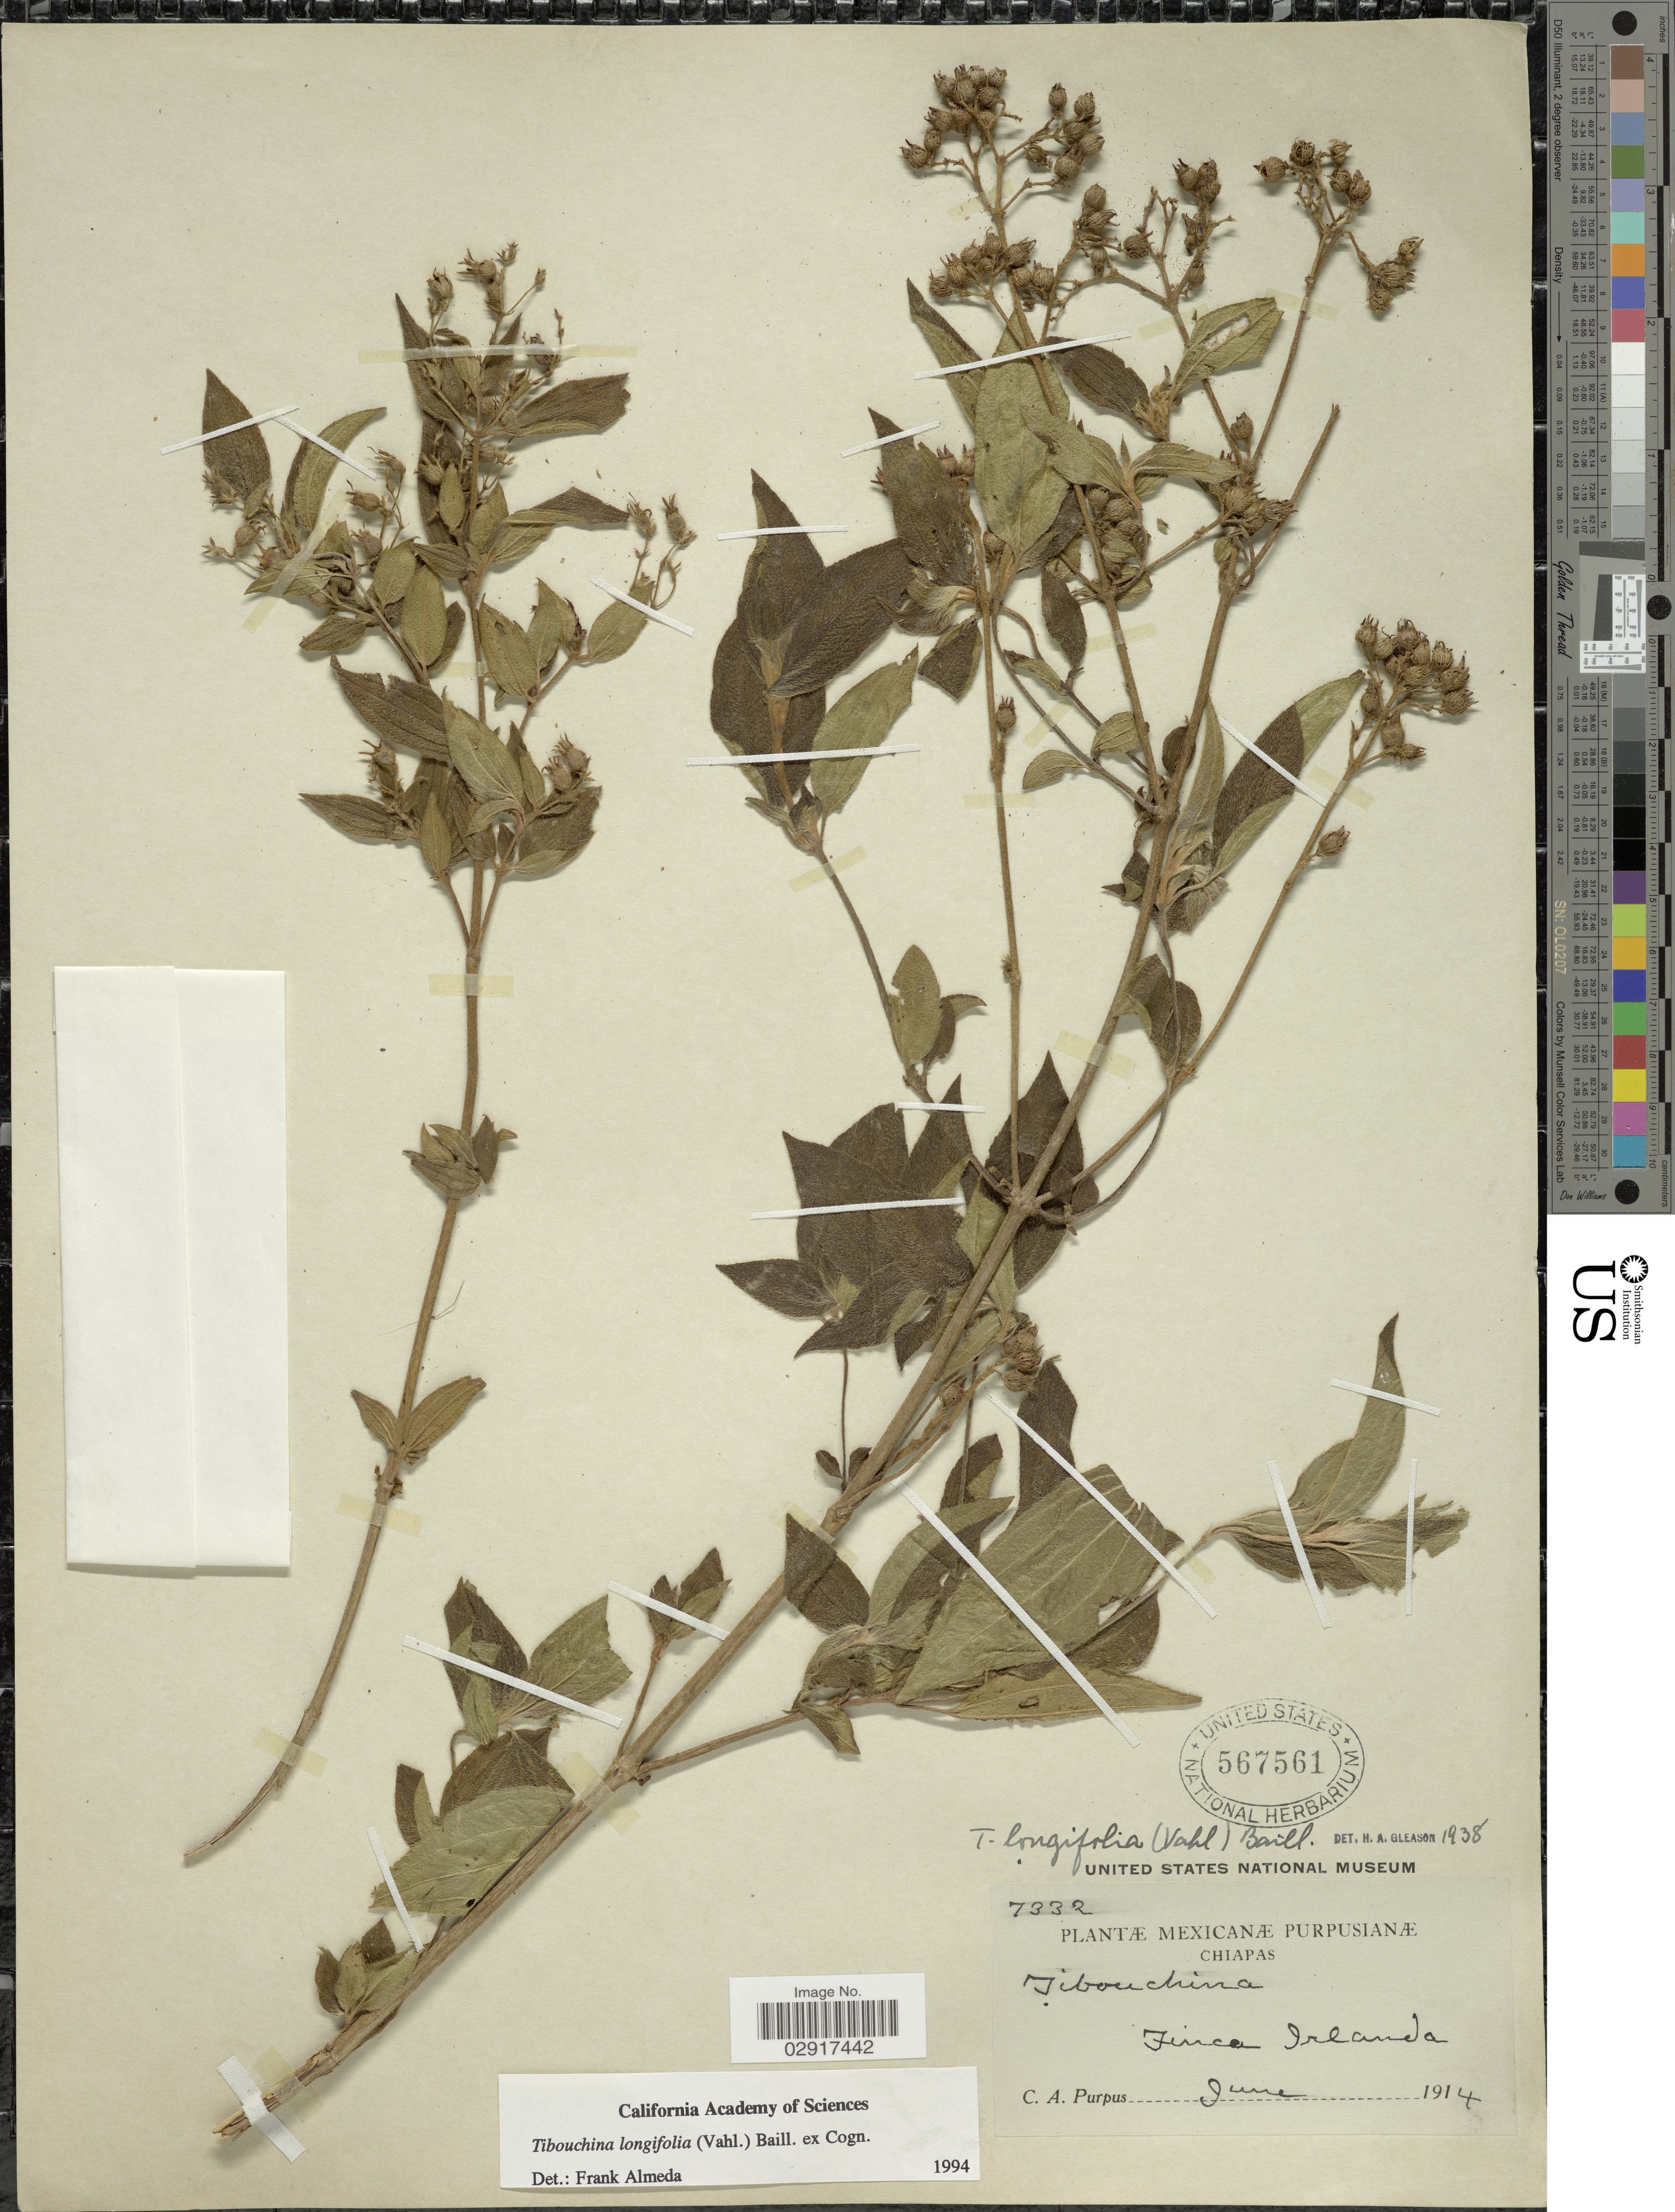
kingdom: Plantae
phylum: Tracheophyta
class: Magnoliopsida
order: Myrtales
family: Melastomataceae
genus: Chaetogastra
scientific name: Chaetogastra longifolia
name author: (Vahl) DC.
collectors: C. A. Purpus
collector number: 7332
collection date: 1913-06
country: Mexico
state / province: Chiapas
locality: Mexicanae. Finca Irlanda.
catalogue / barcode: US 567561